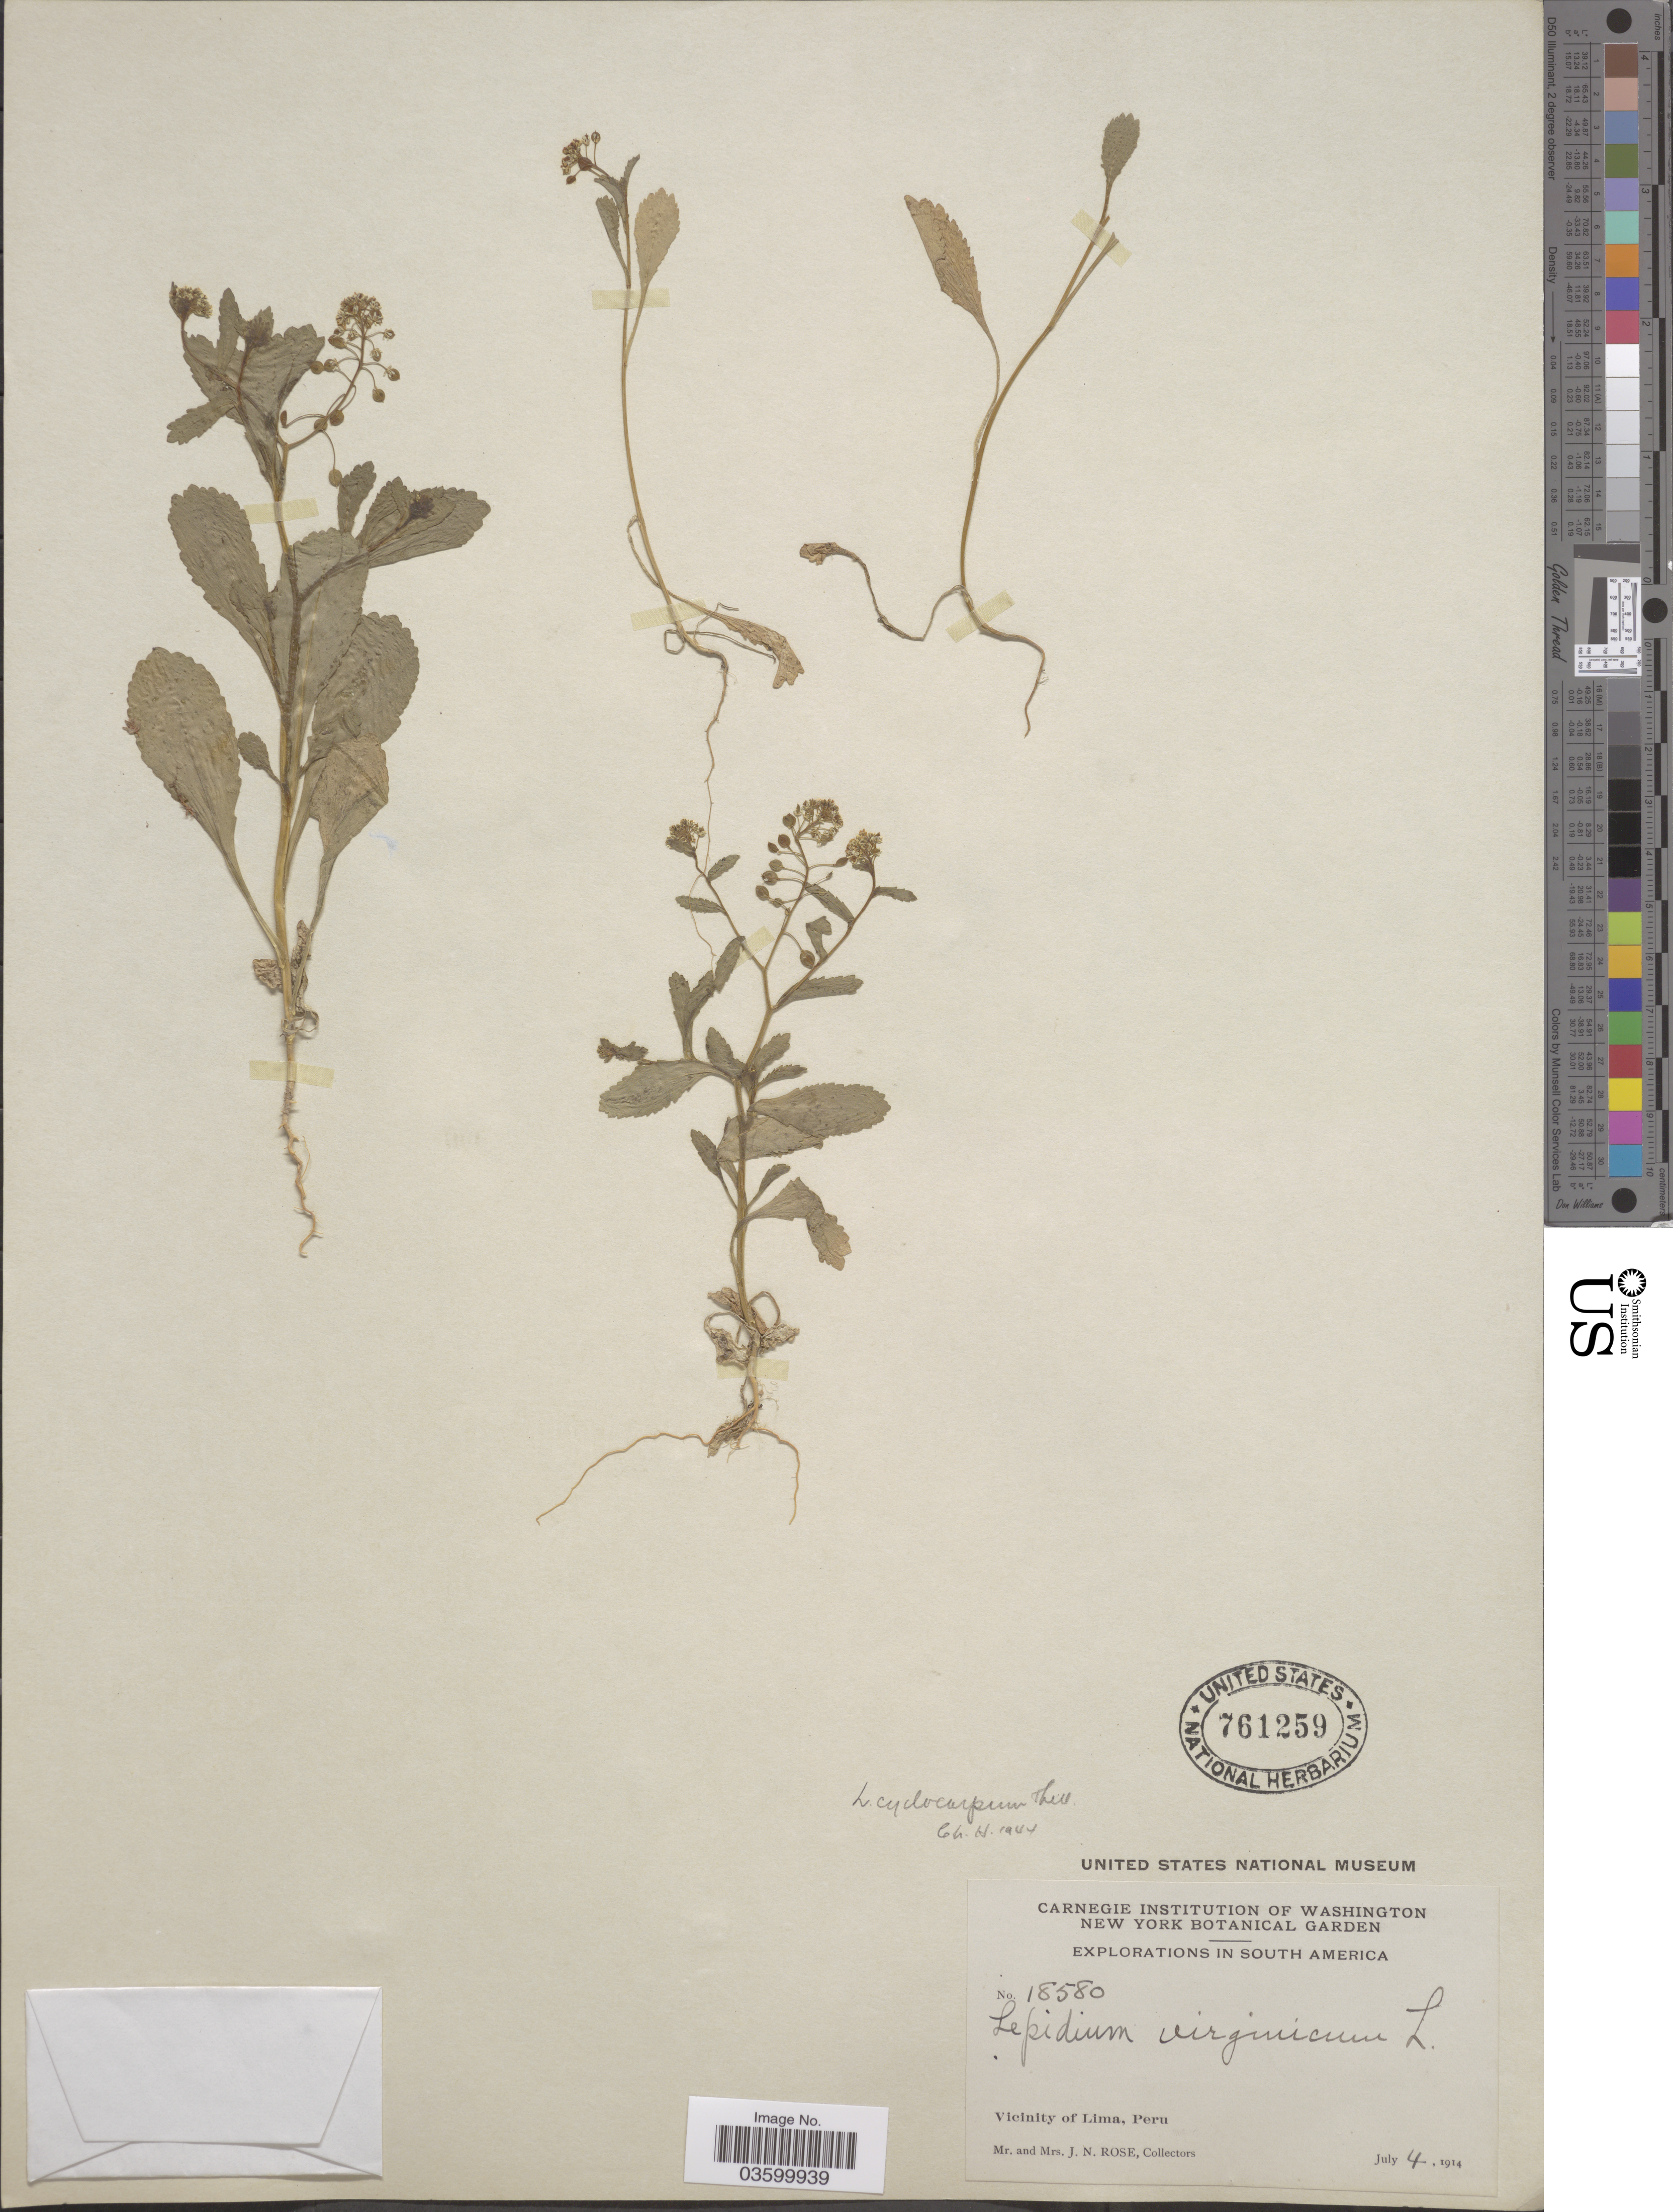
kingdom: Plantae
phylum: Tracheophyta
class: Magnoliopsida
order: Brassicales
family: Brassicaceae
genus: Lepidium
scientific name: Lepidium cyclocarpum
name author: Thell.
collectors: J. N. Rose & L. B. Rose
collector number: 18580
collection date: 1914-07-04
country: Peru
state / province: Lima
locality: Vicinity of Lima.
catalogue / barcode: US 761259